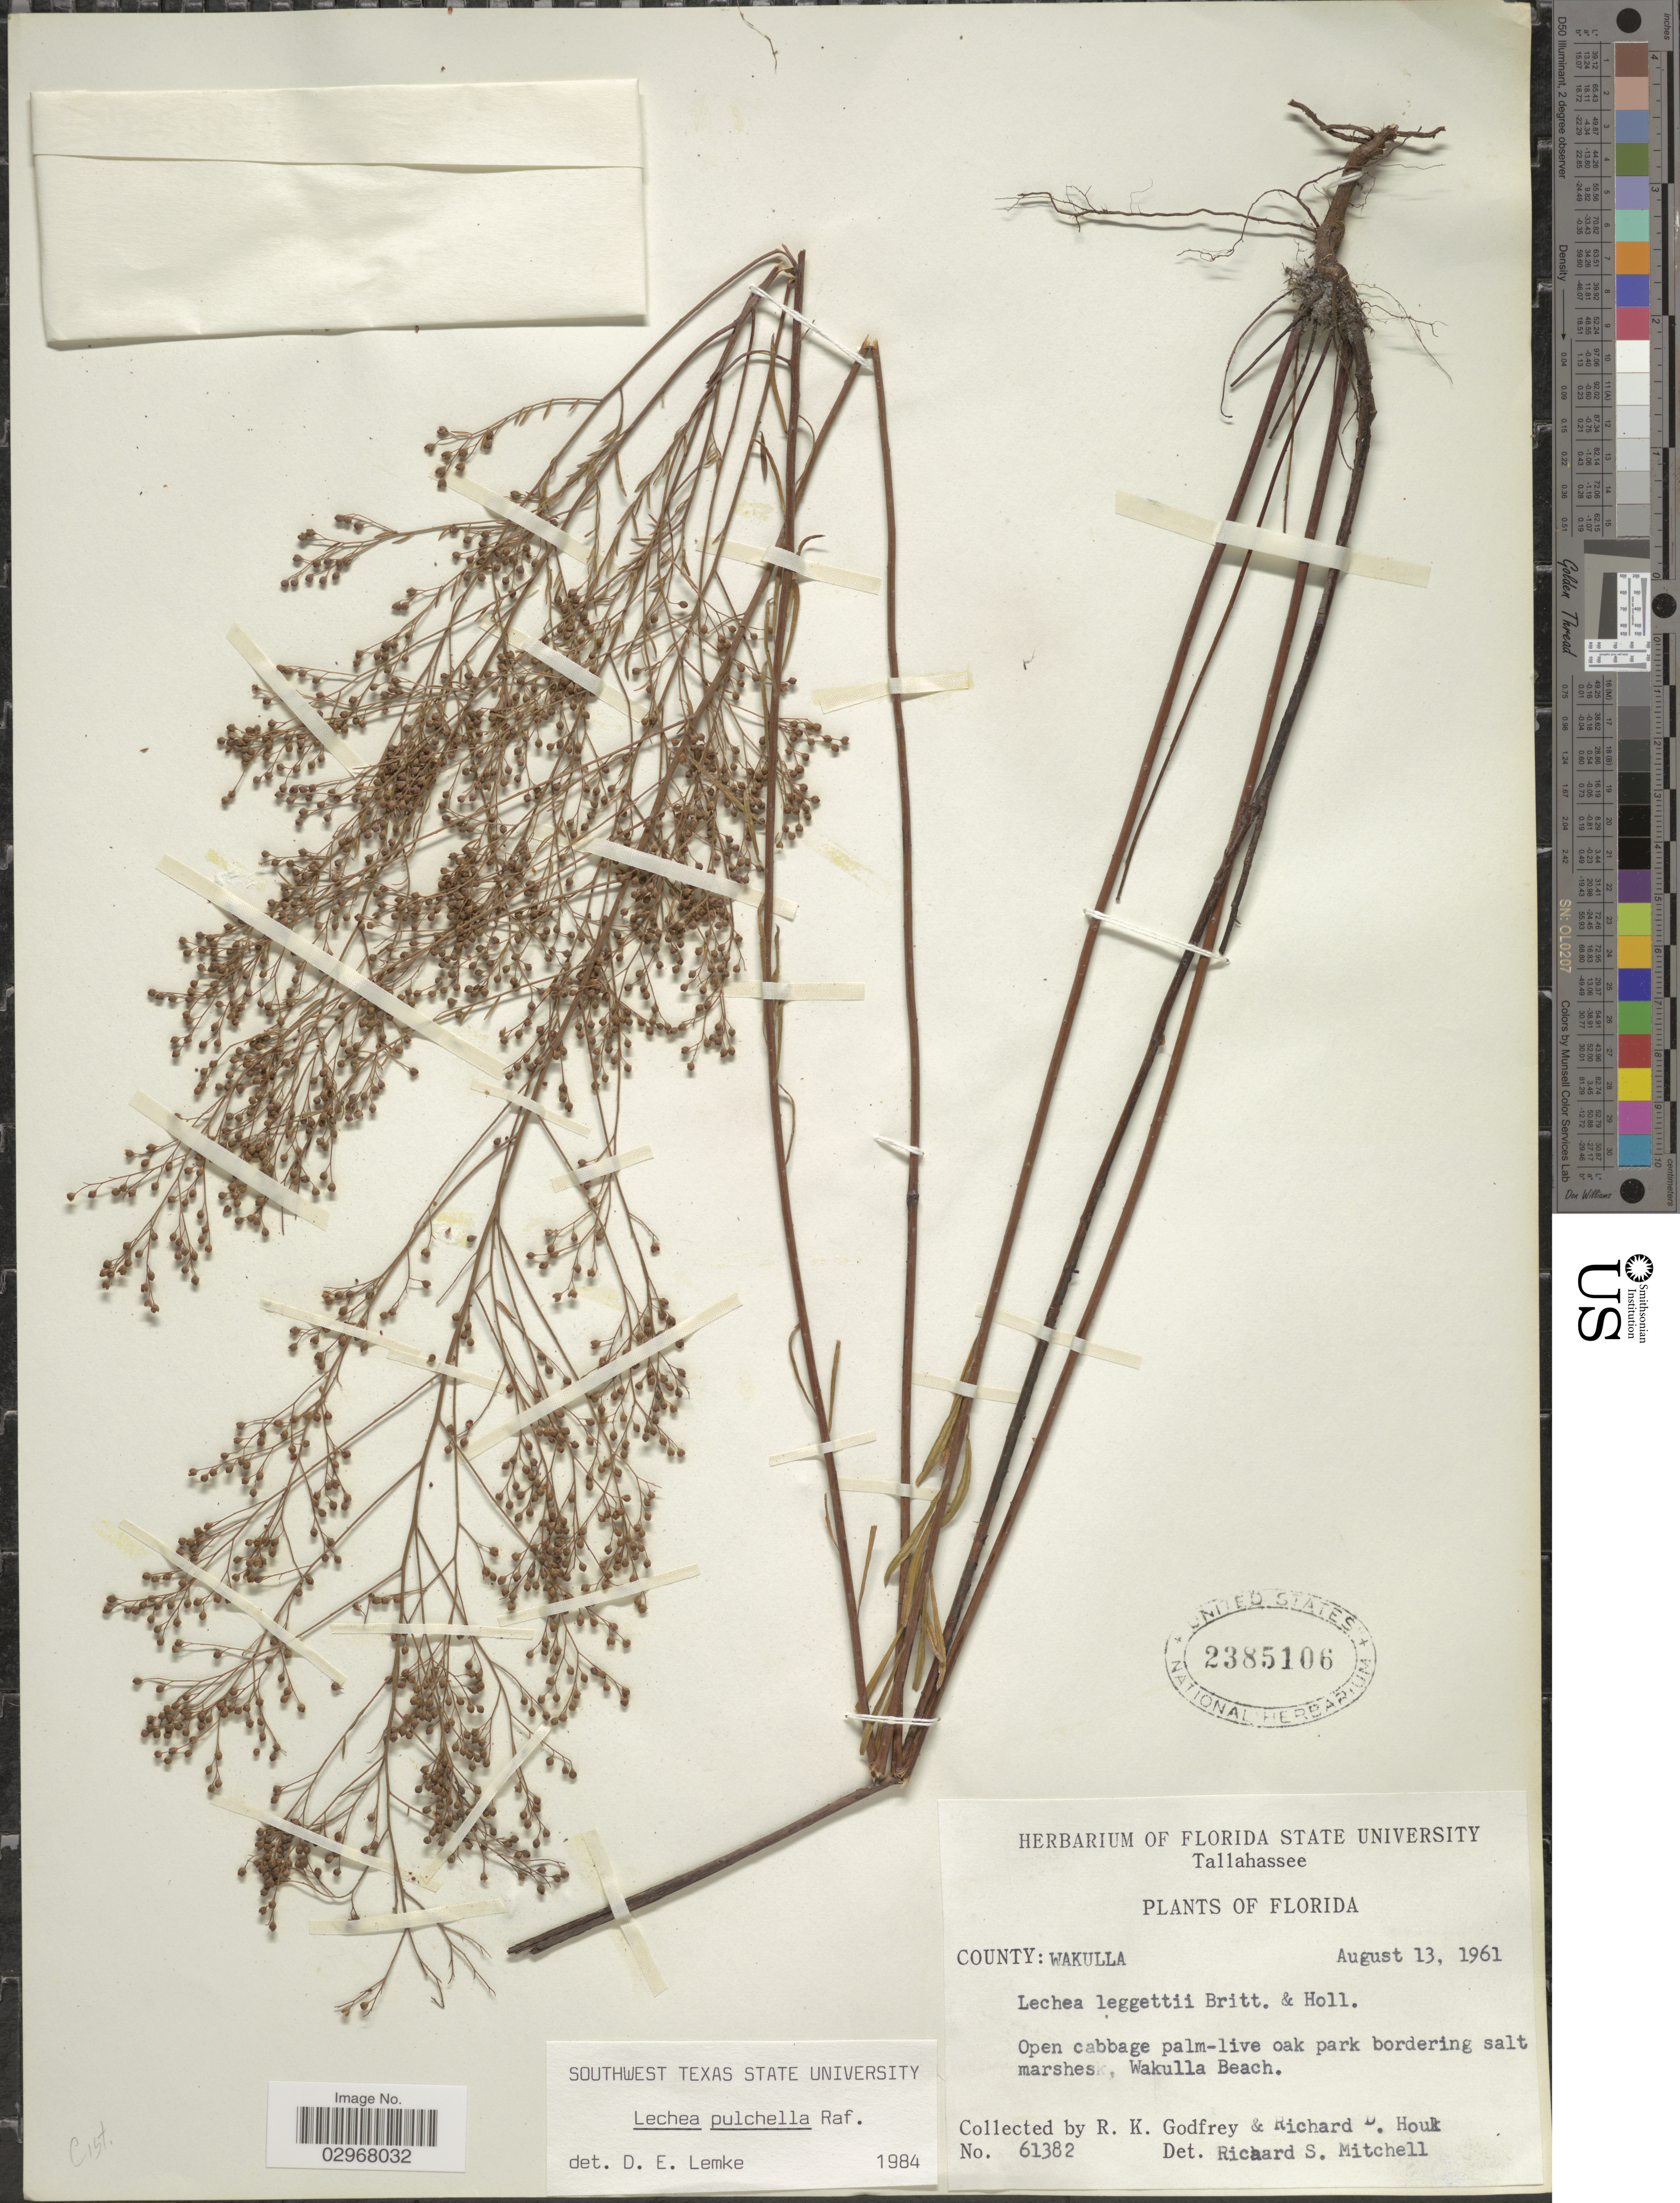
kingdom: Plantae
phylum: Tracheophyta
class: Magnoliopsida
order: Malvales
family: Cistaceae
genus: Lechea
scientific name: Lechea pulchella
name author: Raf.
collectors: R. K. Godfrey & R. Houk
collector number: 61382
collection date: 1961-08-13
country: United States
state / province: Florida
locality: County: Wakulla. Open cabbage palm-live oak park bordering salt marshes, Wakulla Beach.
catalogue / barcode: US 2385106